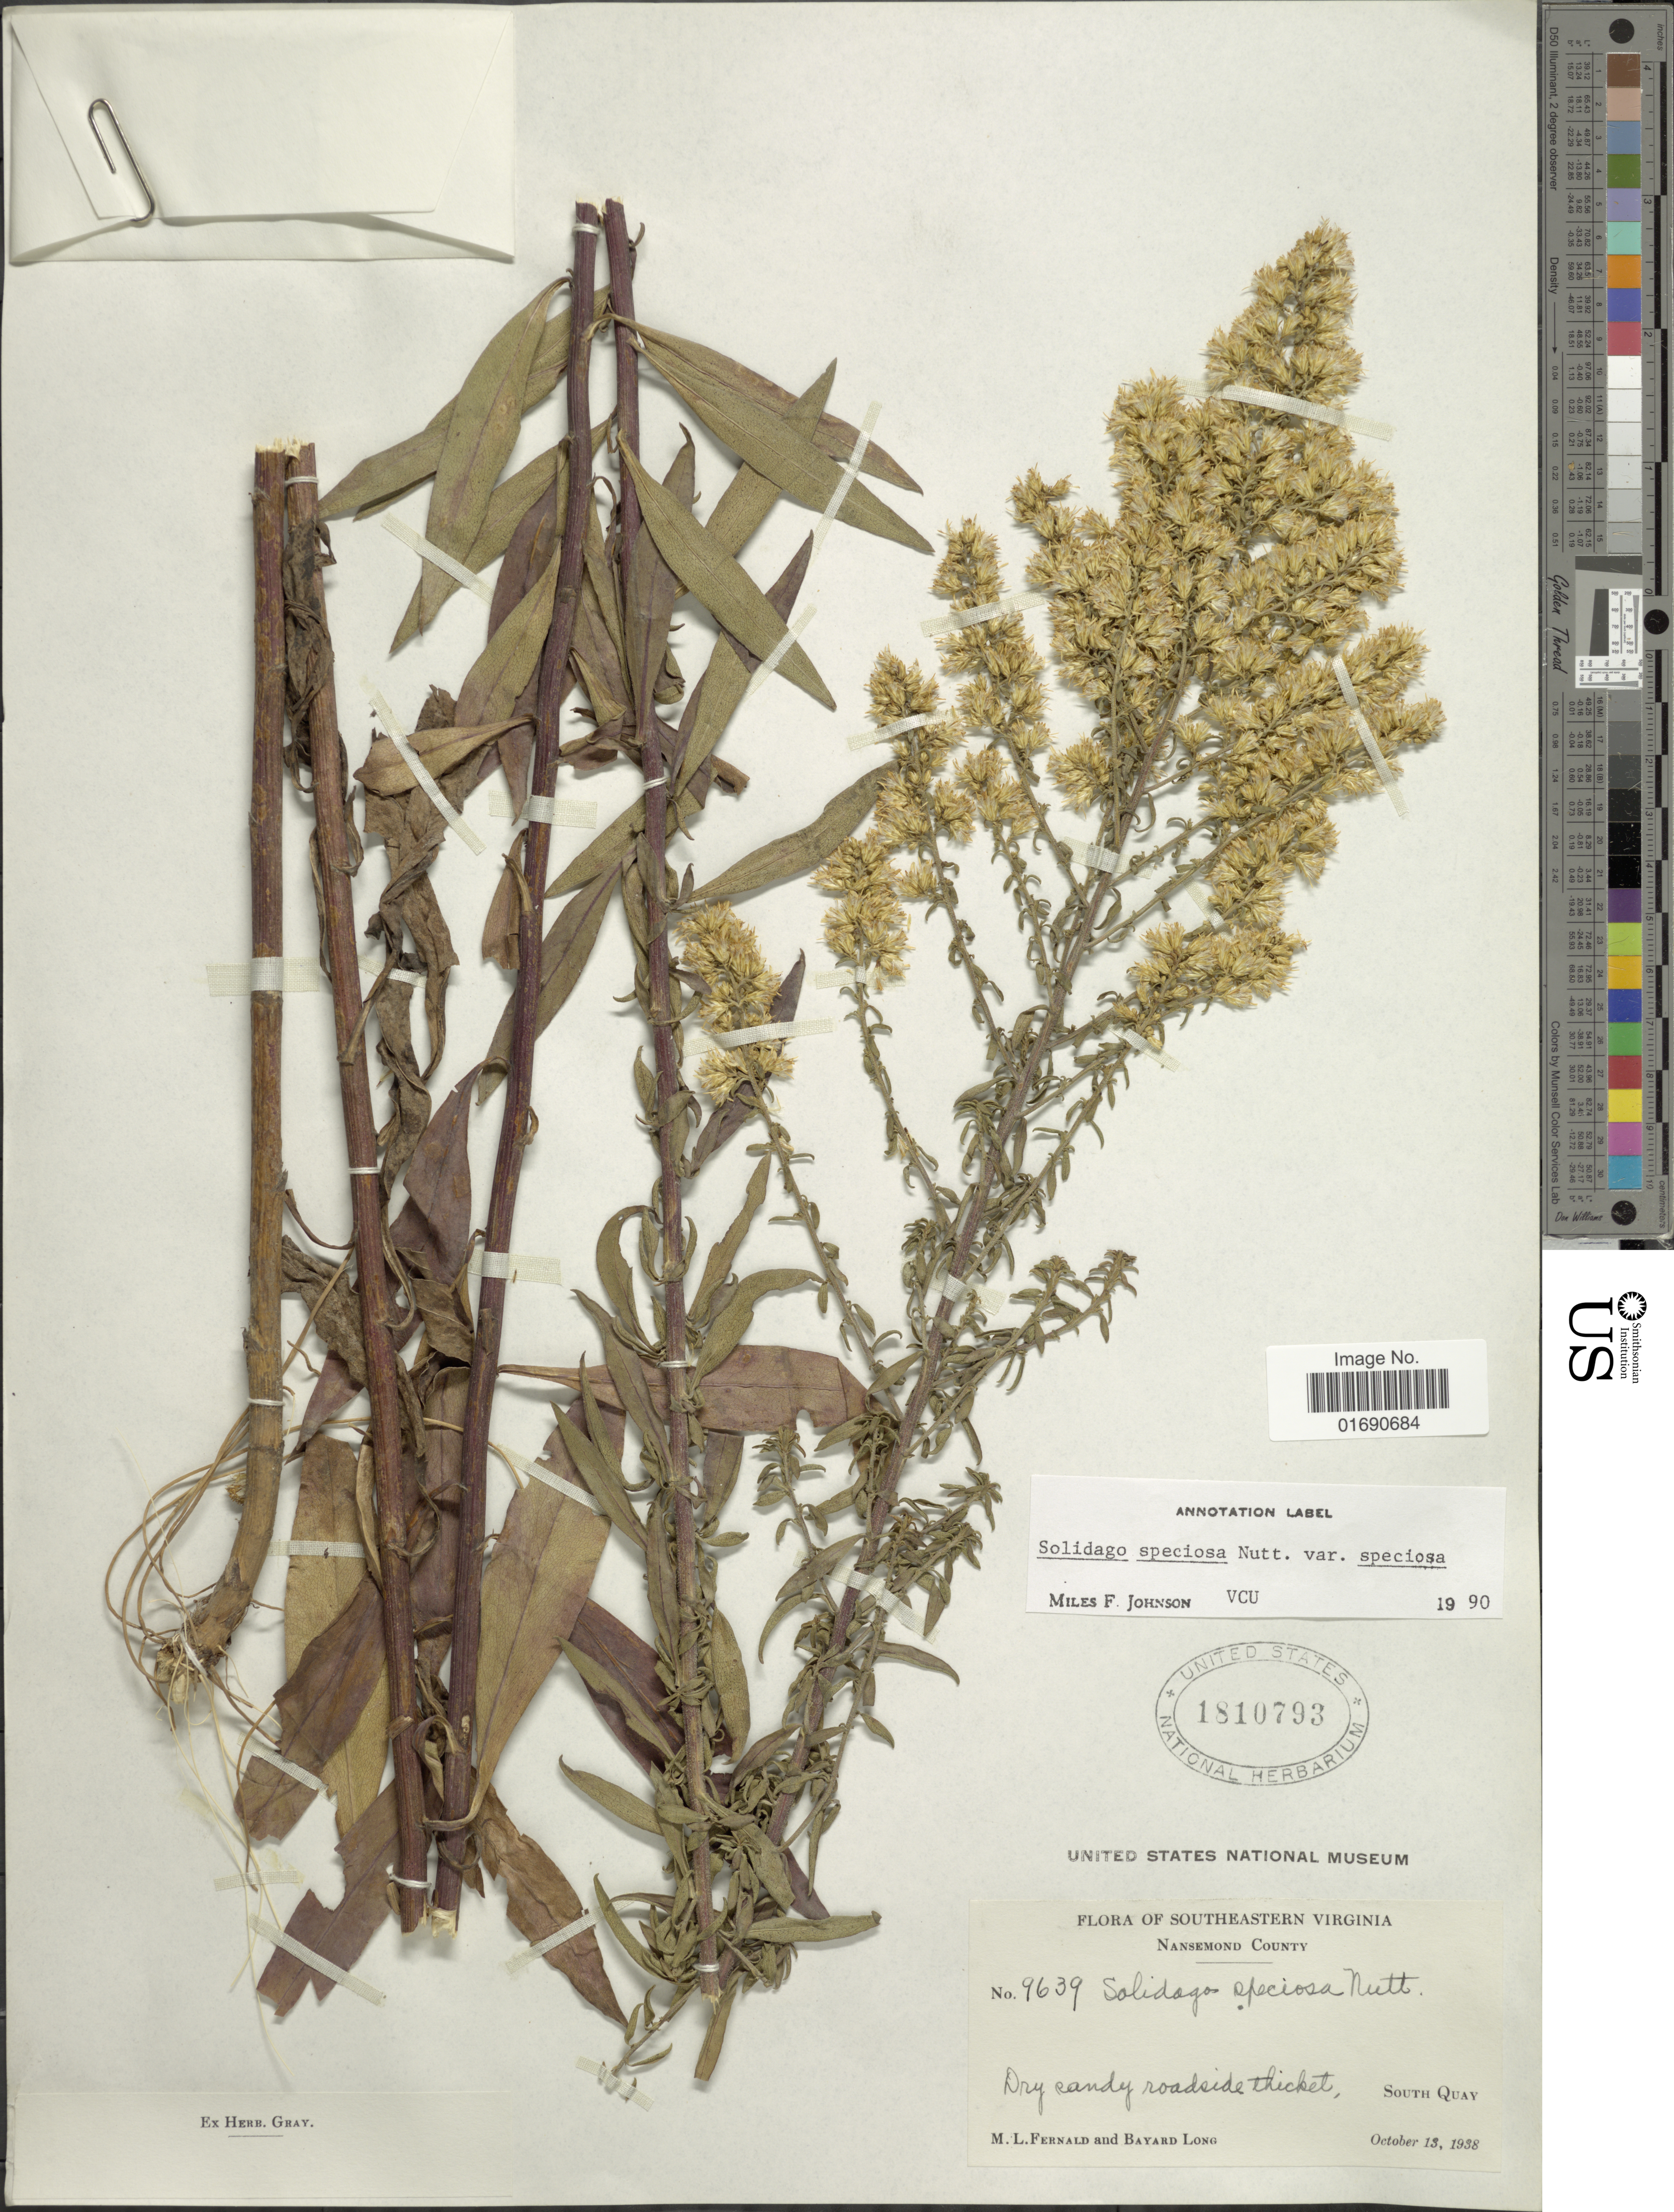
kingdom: Plantae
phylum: Tracheophyta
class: Magnoliopsida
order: Asterales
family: Asteraceae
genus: Solidago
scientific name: Solidago speciosa var. speciosa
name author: Nutt.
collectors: M. L. Fernald & B. Long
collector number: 9639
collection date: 1938-10-13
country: United States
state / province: Virginia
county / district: City of Suffolk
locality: Southeastern Virginia, Nasemond County, Drysandy roadside thicket, South Quay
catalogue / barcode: US 1810793